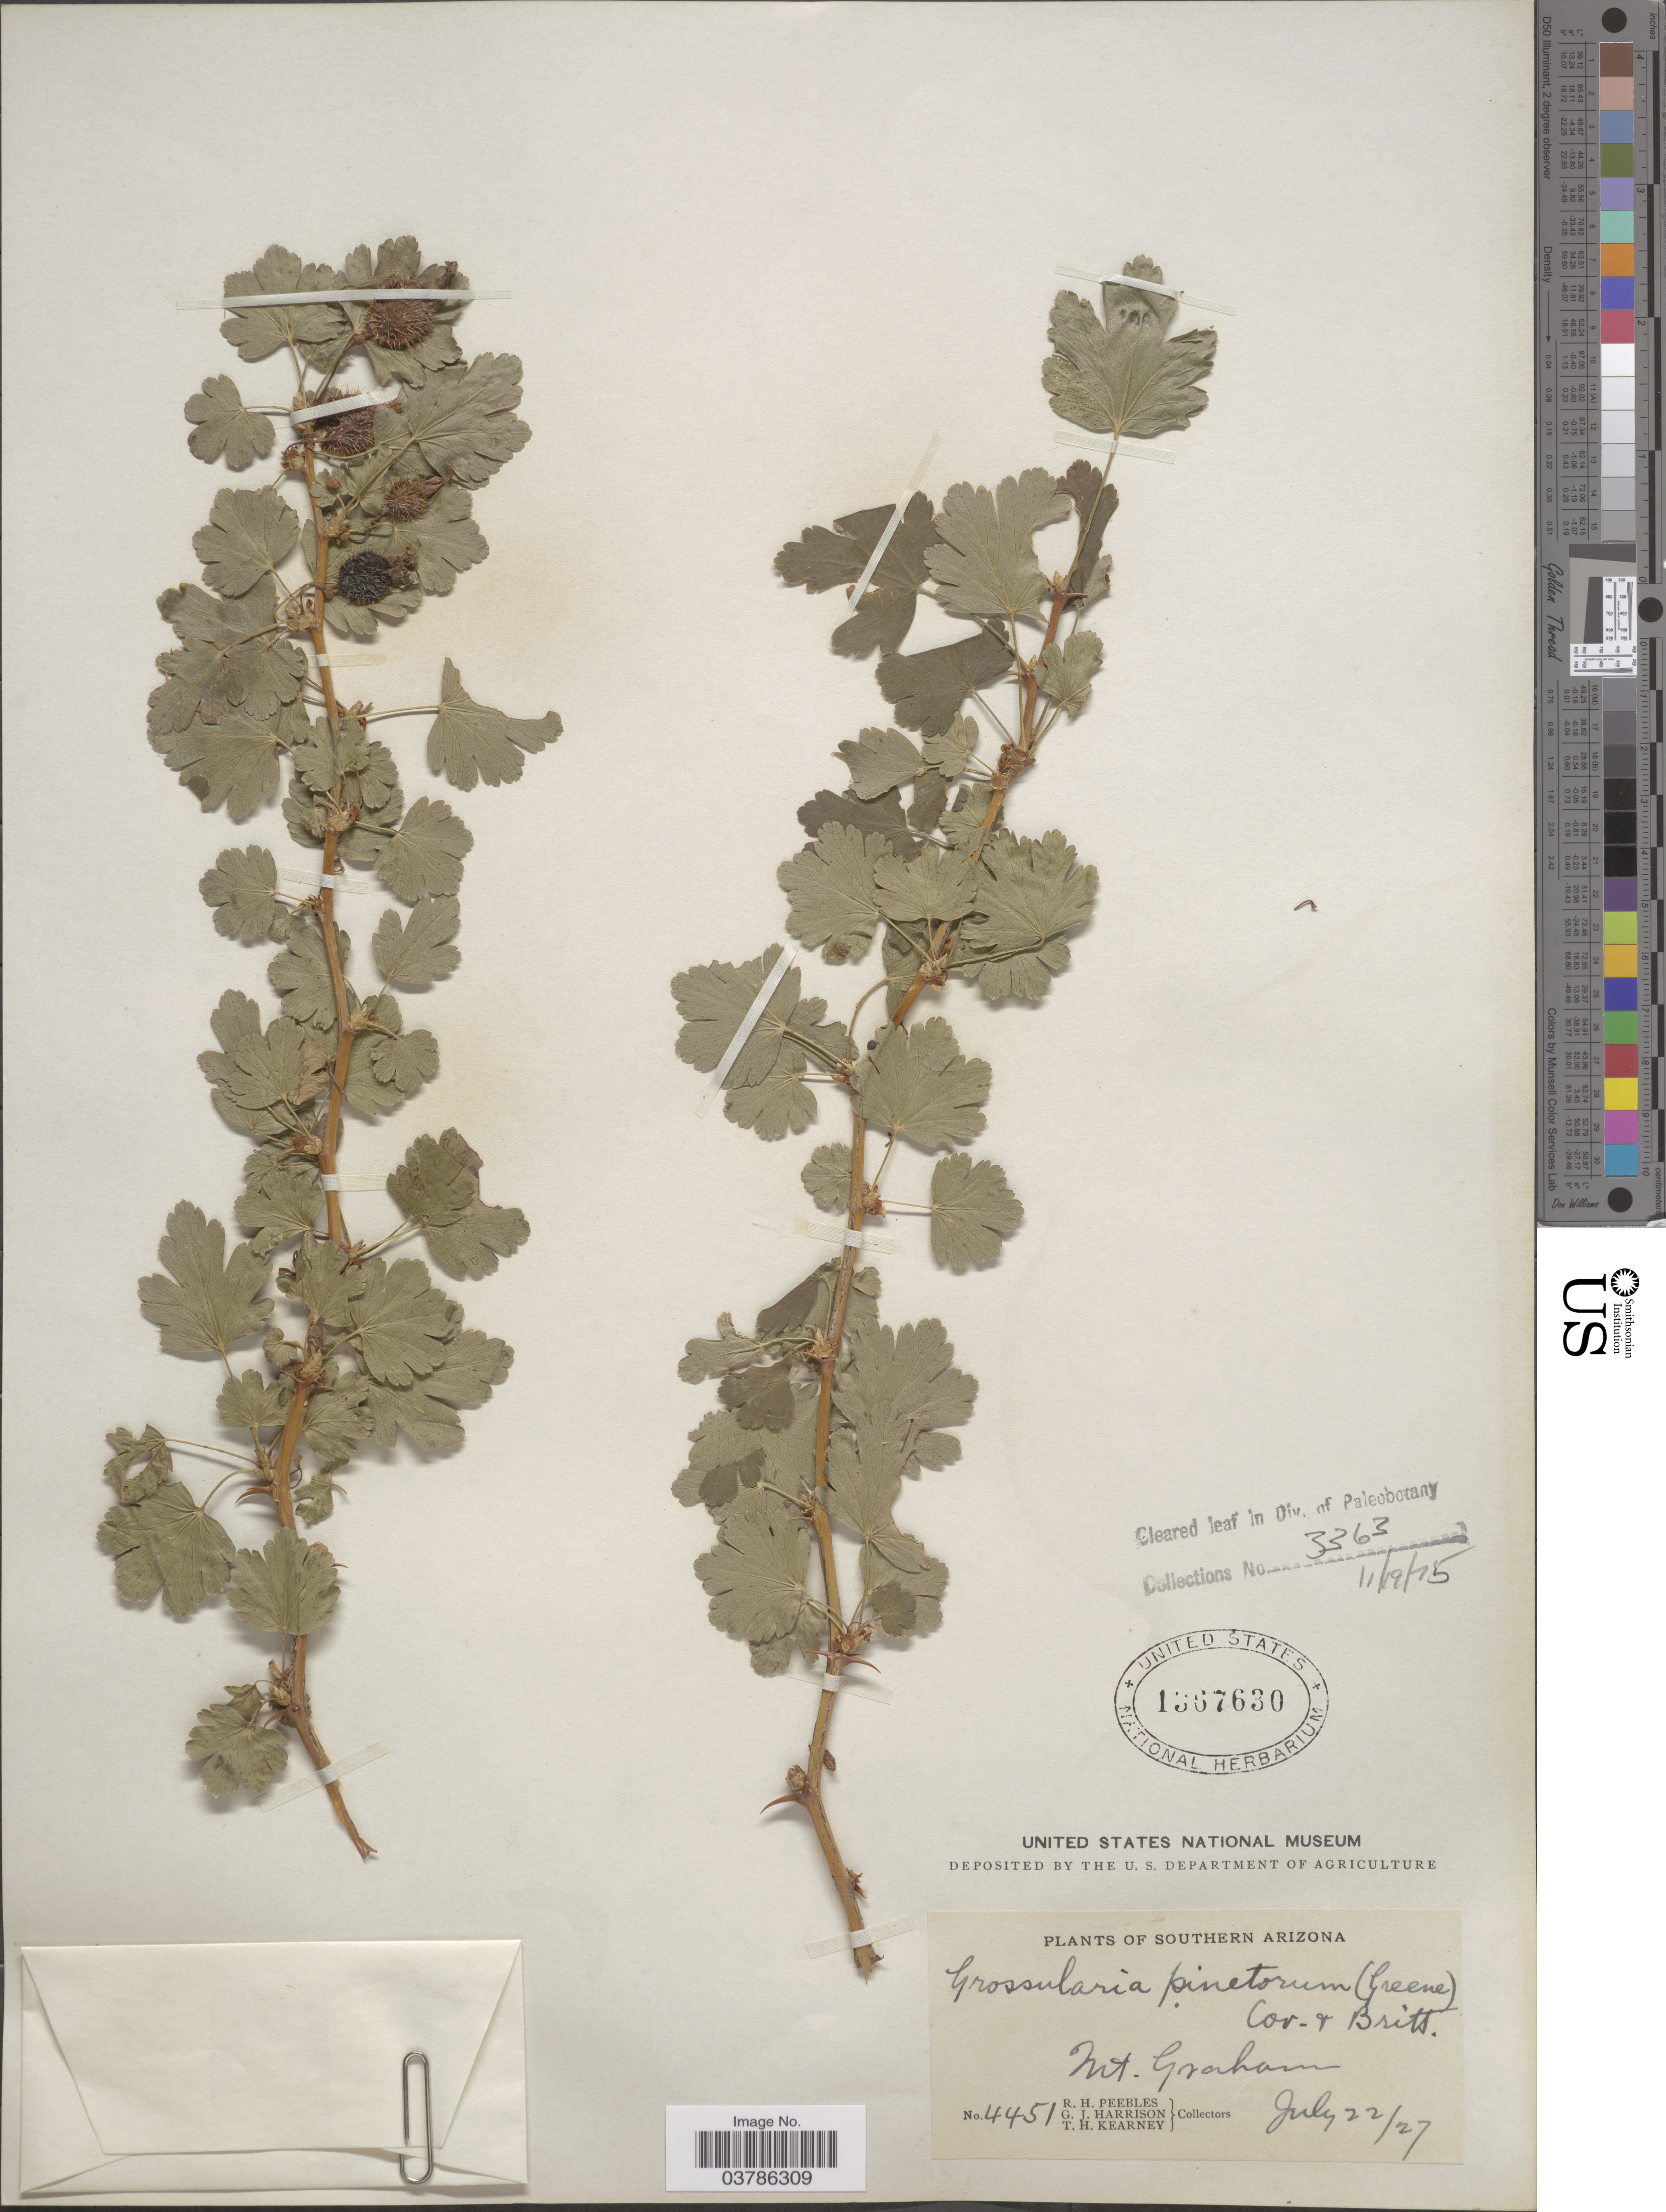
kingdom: Plantae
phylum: Tracheophyta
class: Magnoliopsida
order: Saxifragales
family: Grossulariaceae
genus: Ribes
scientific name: Ribes pinetorum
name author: Greene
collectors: R. Pebbles, G. J. Harrison & T. H. Kearney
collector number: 4451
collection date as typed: Transcribed d/m/y: 22/7/27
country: United States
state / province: Arizona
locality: Southern Arizona. Mt. Graham.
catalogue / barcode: US 1367630